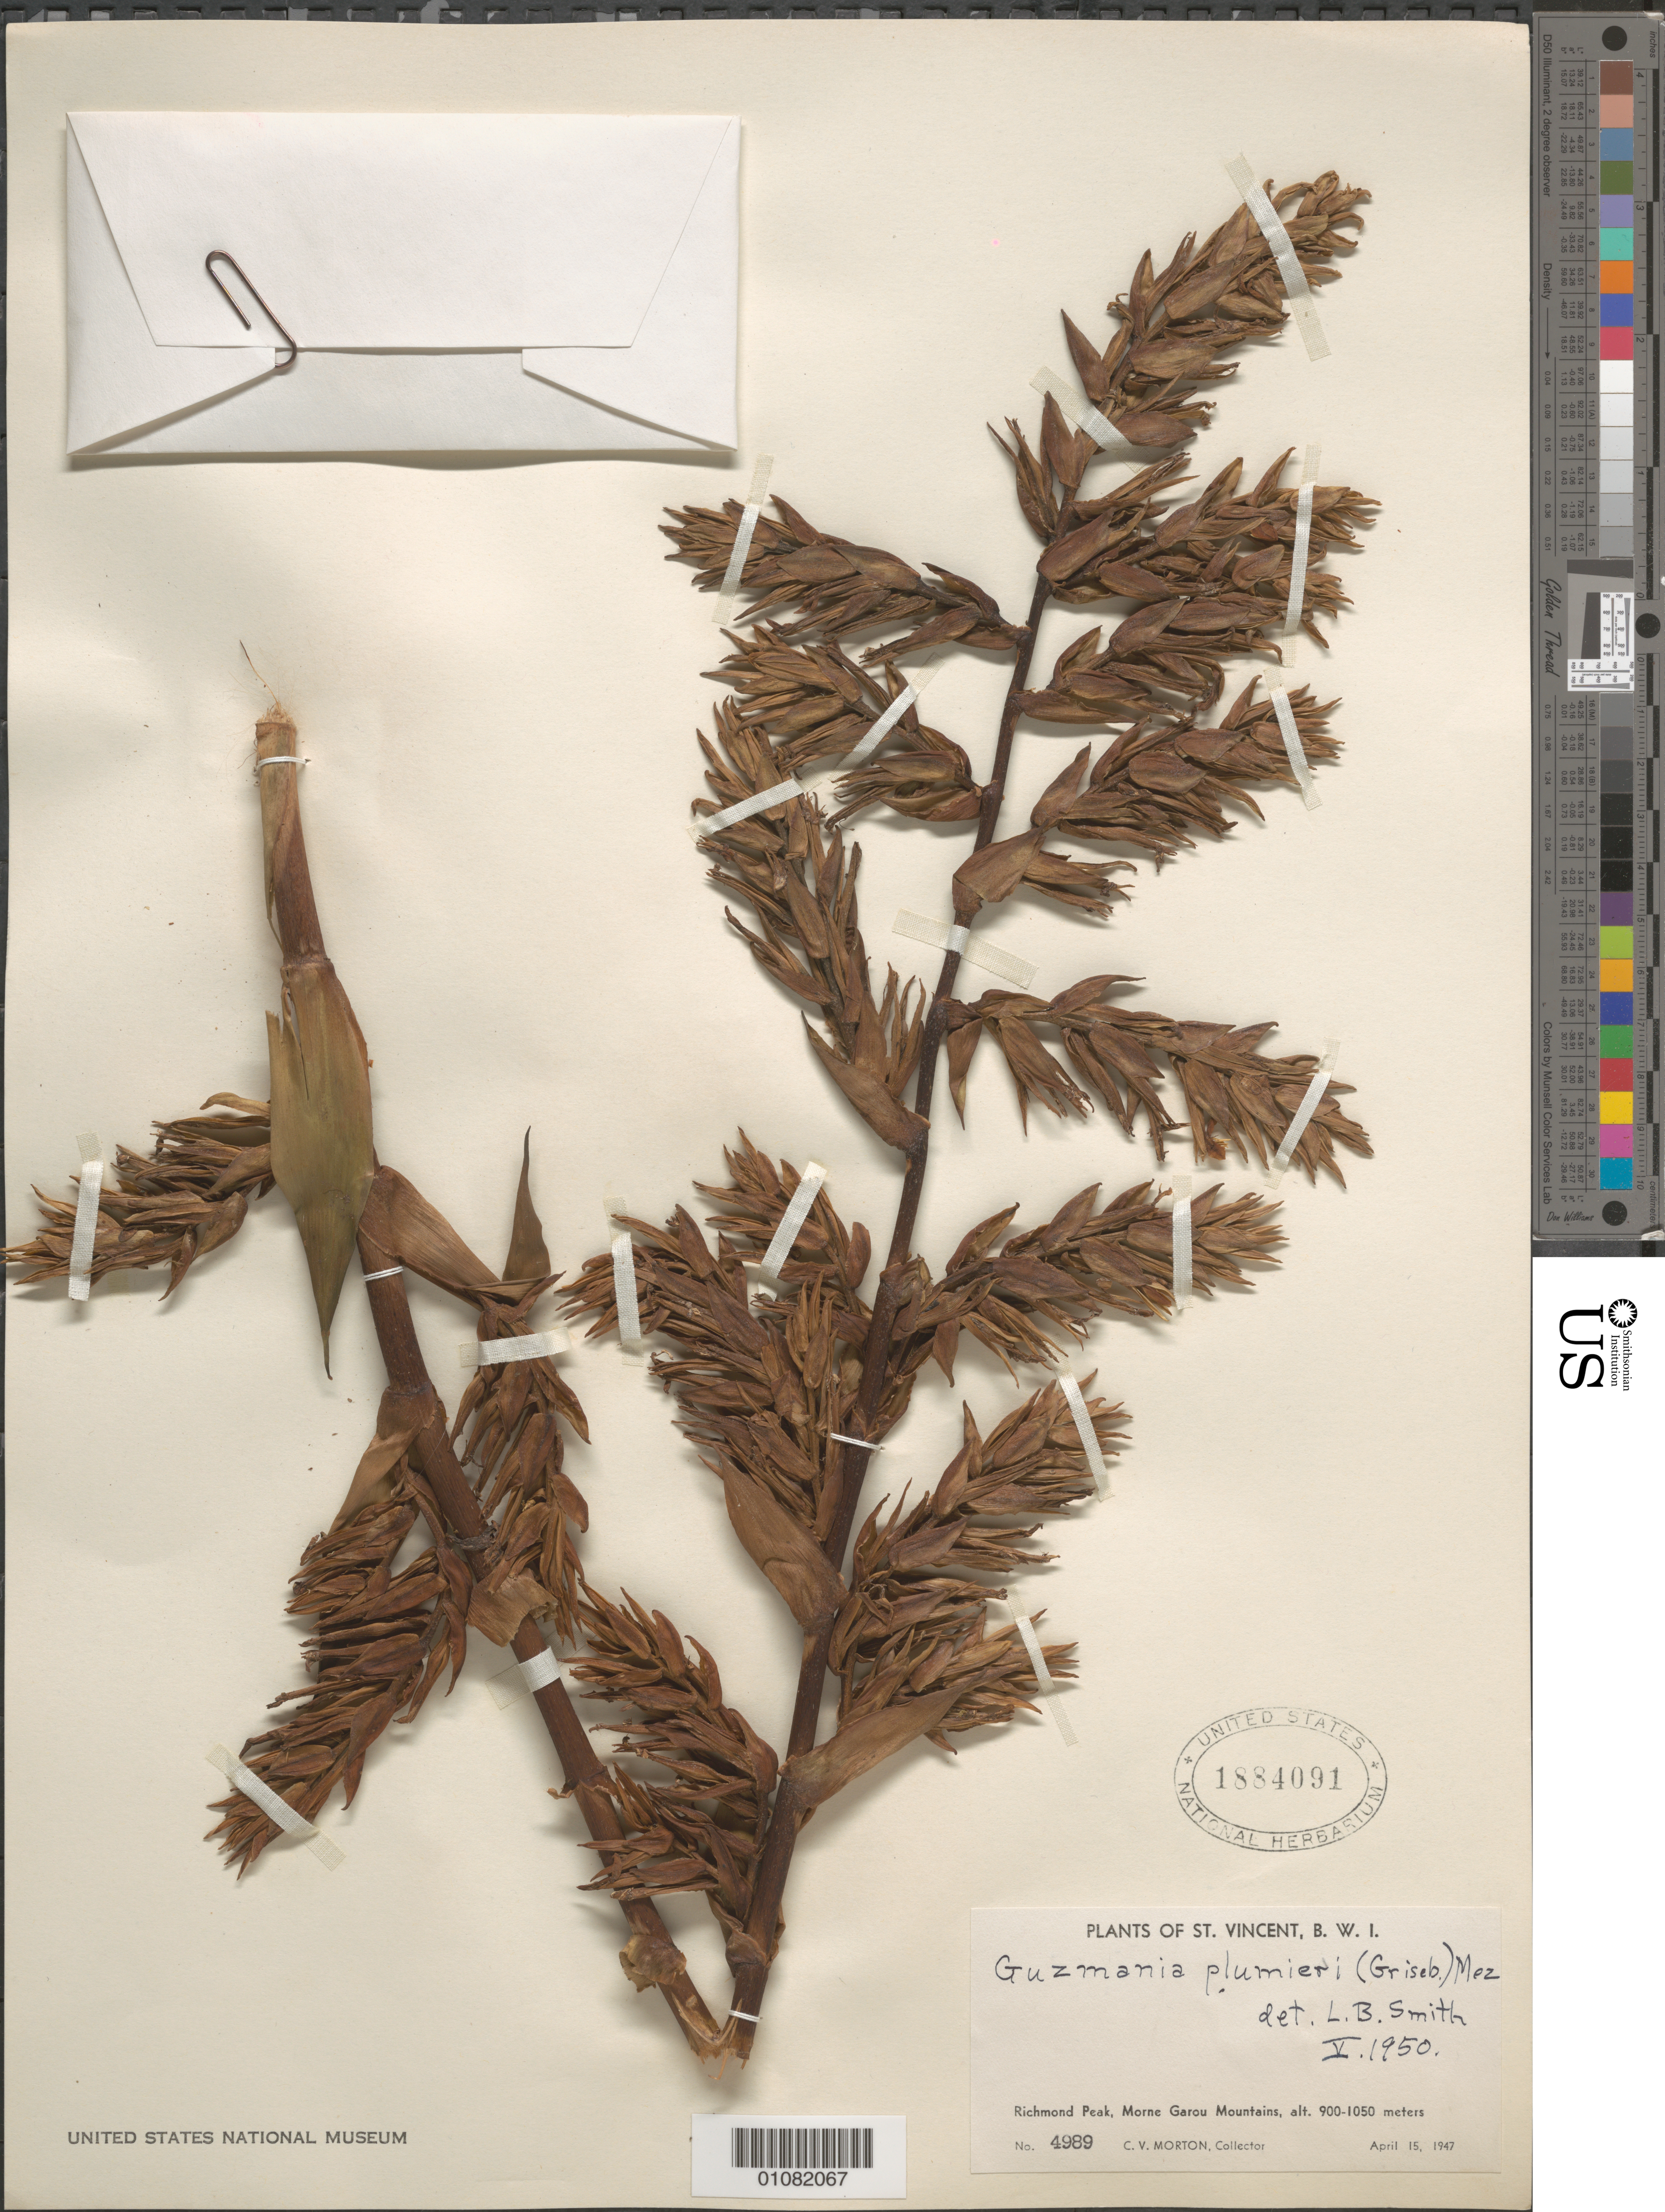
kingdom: Plantae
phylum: Tracheophyta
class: Liliopsida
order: Poales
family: Bromeliaceae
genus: Guzmania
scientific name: Guzmania plumieri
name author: (Griseb.) Mez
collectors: C. V. Morton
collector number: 4989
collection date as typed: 15 Apr 1947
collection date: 1947-04-15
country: St. Vincent - Grenadines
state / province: Saint David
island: St. Vincent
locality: Richmond Peak, Morne Garou Mountains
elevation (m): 900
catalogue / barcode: US 1884091